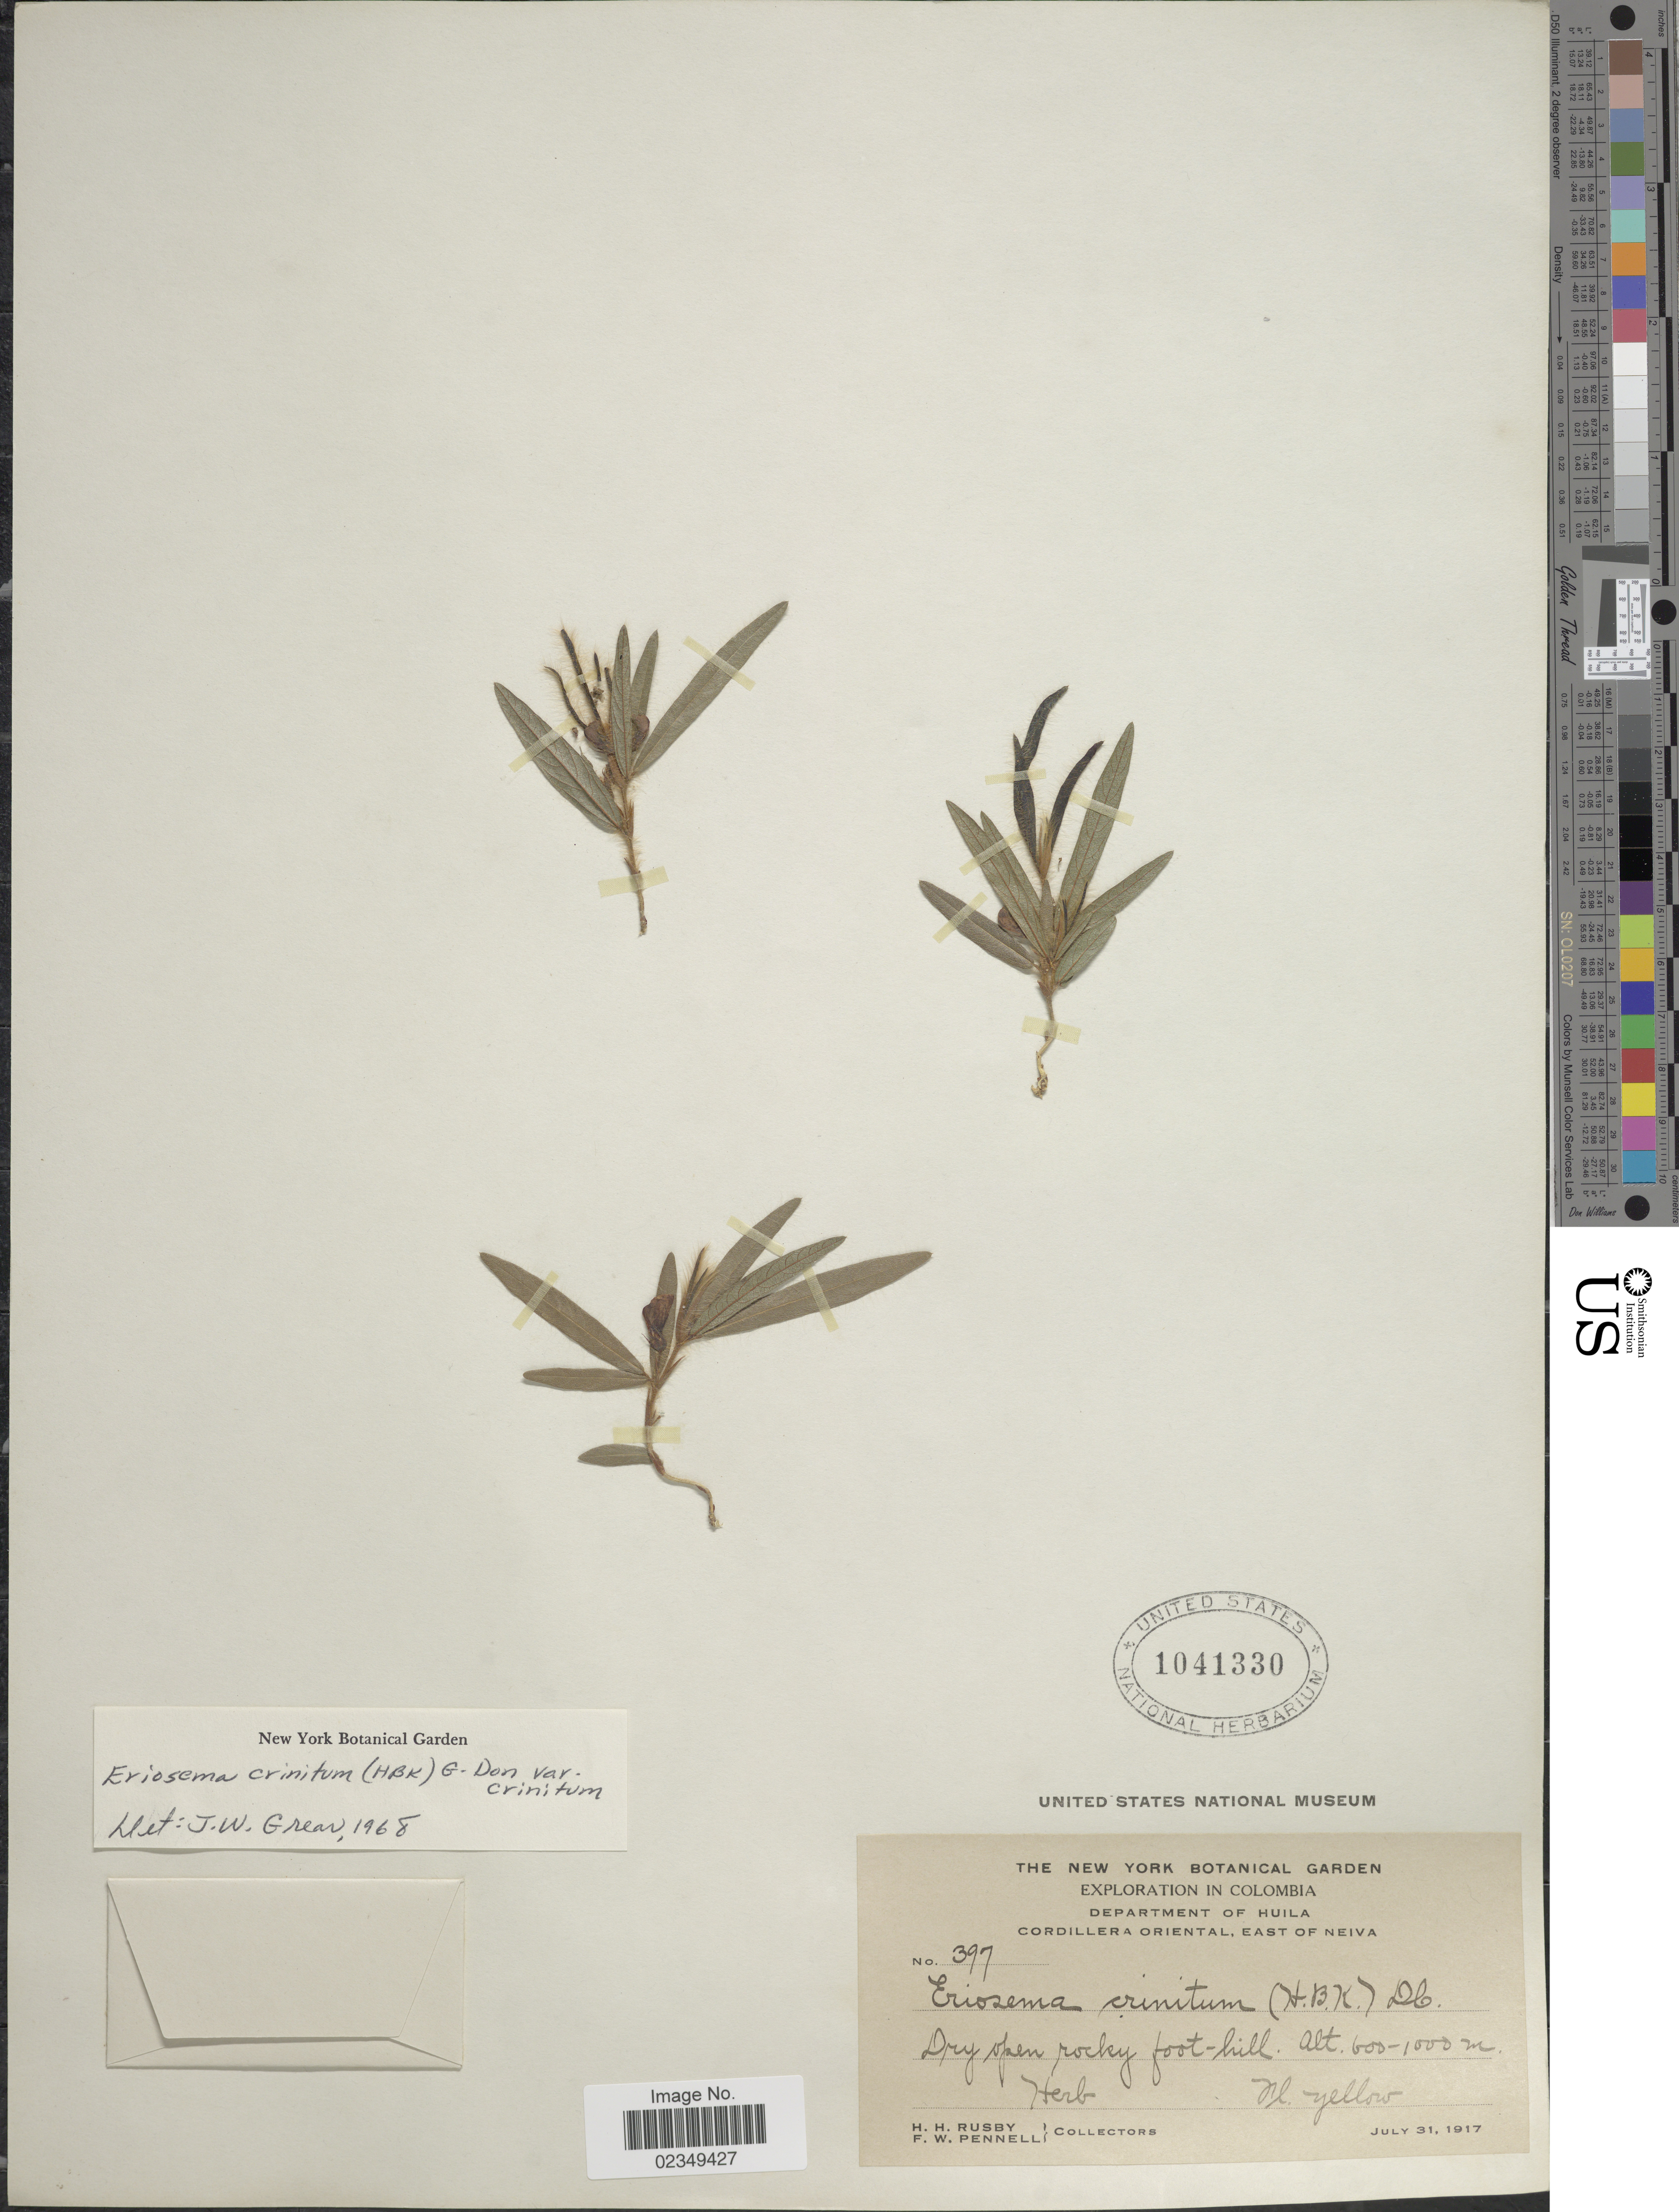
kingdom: Plantae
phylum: Tracheophyta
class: Magnoliopsida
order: Fabales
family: Fabaceae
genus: Eriosema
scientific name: Eriosema crinitum var. crinitum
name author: (Kunth) G. Don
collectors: H. H. Rusby & F. W. Pennell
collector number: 397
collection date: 1917-07-31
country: Colombia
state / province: Huila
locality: Cordillera Oriental, East of Neiva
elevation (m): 600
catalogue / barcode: US 1041330